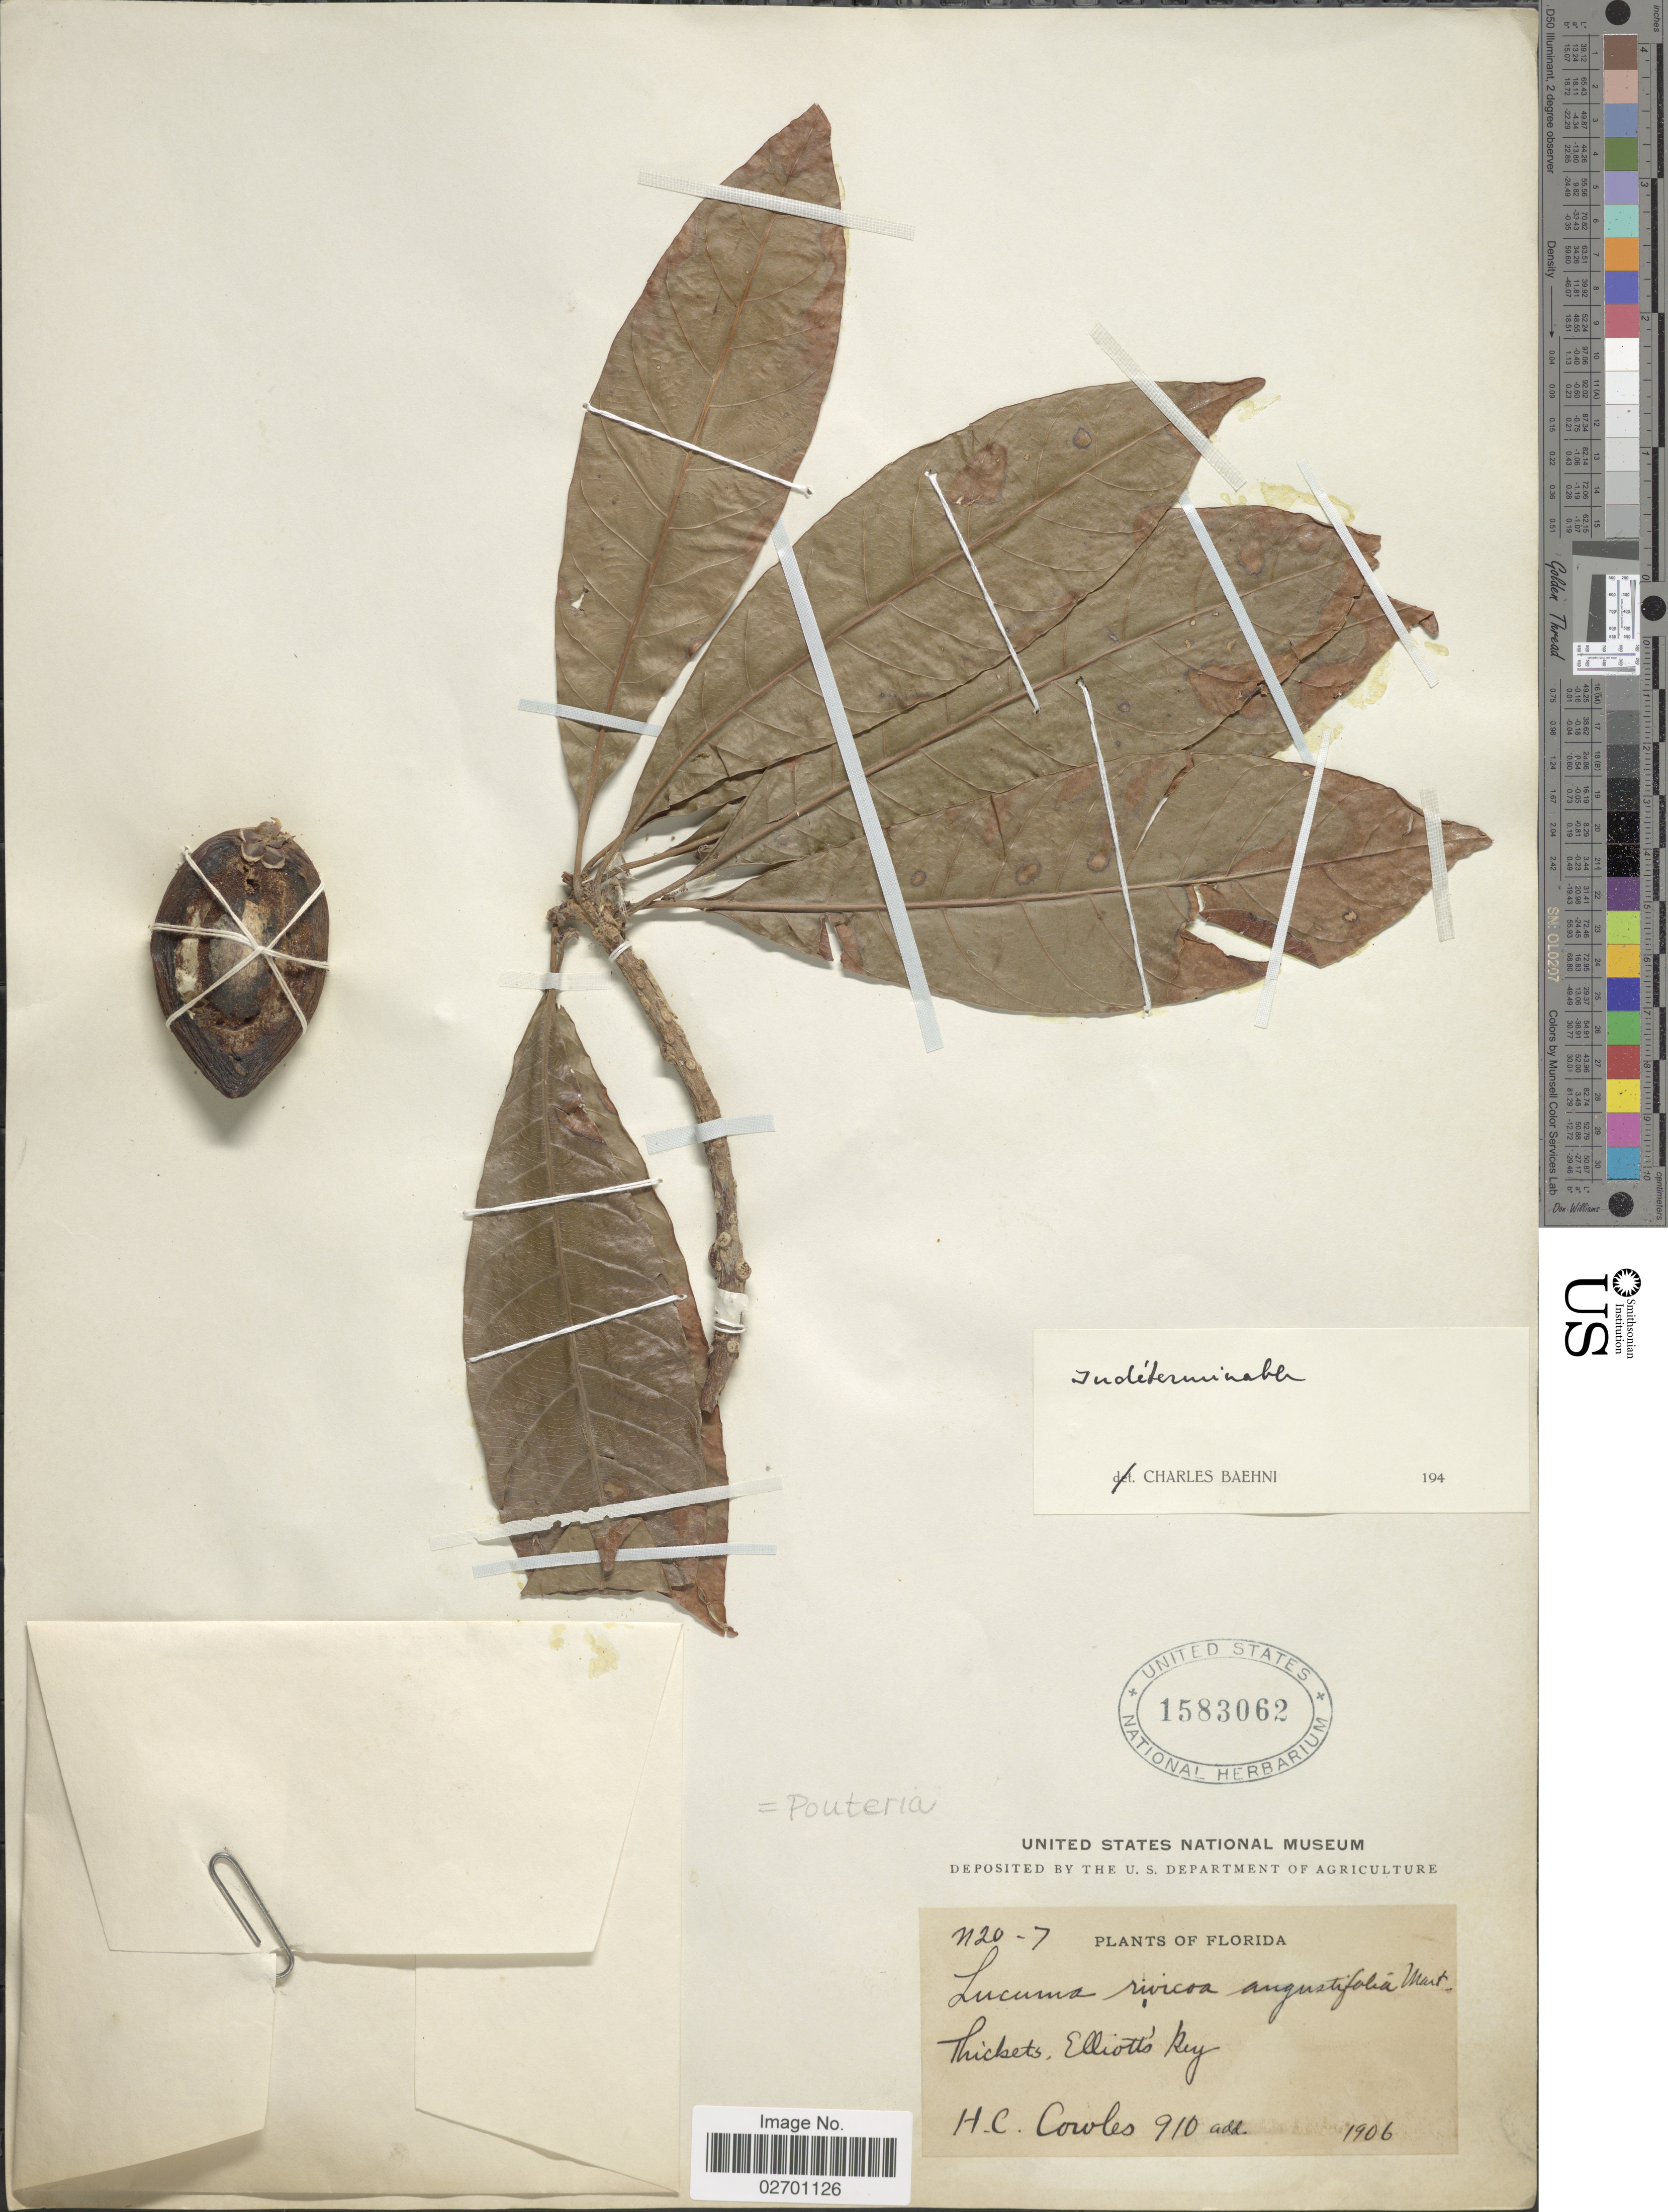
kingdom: Plantae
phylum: Tracheophyta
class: Magnoliopsida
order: Ericales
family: Sapotaceae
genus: Pouteria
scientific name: Pouteria sp.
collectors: H. Cowles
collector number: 910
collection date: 1906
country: United States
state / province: Florida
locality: Thickets, Elliott's Key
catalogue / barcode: US 1583062